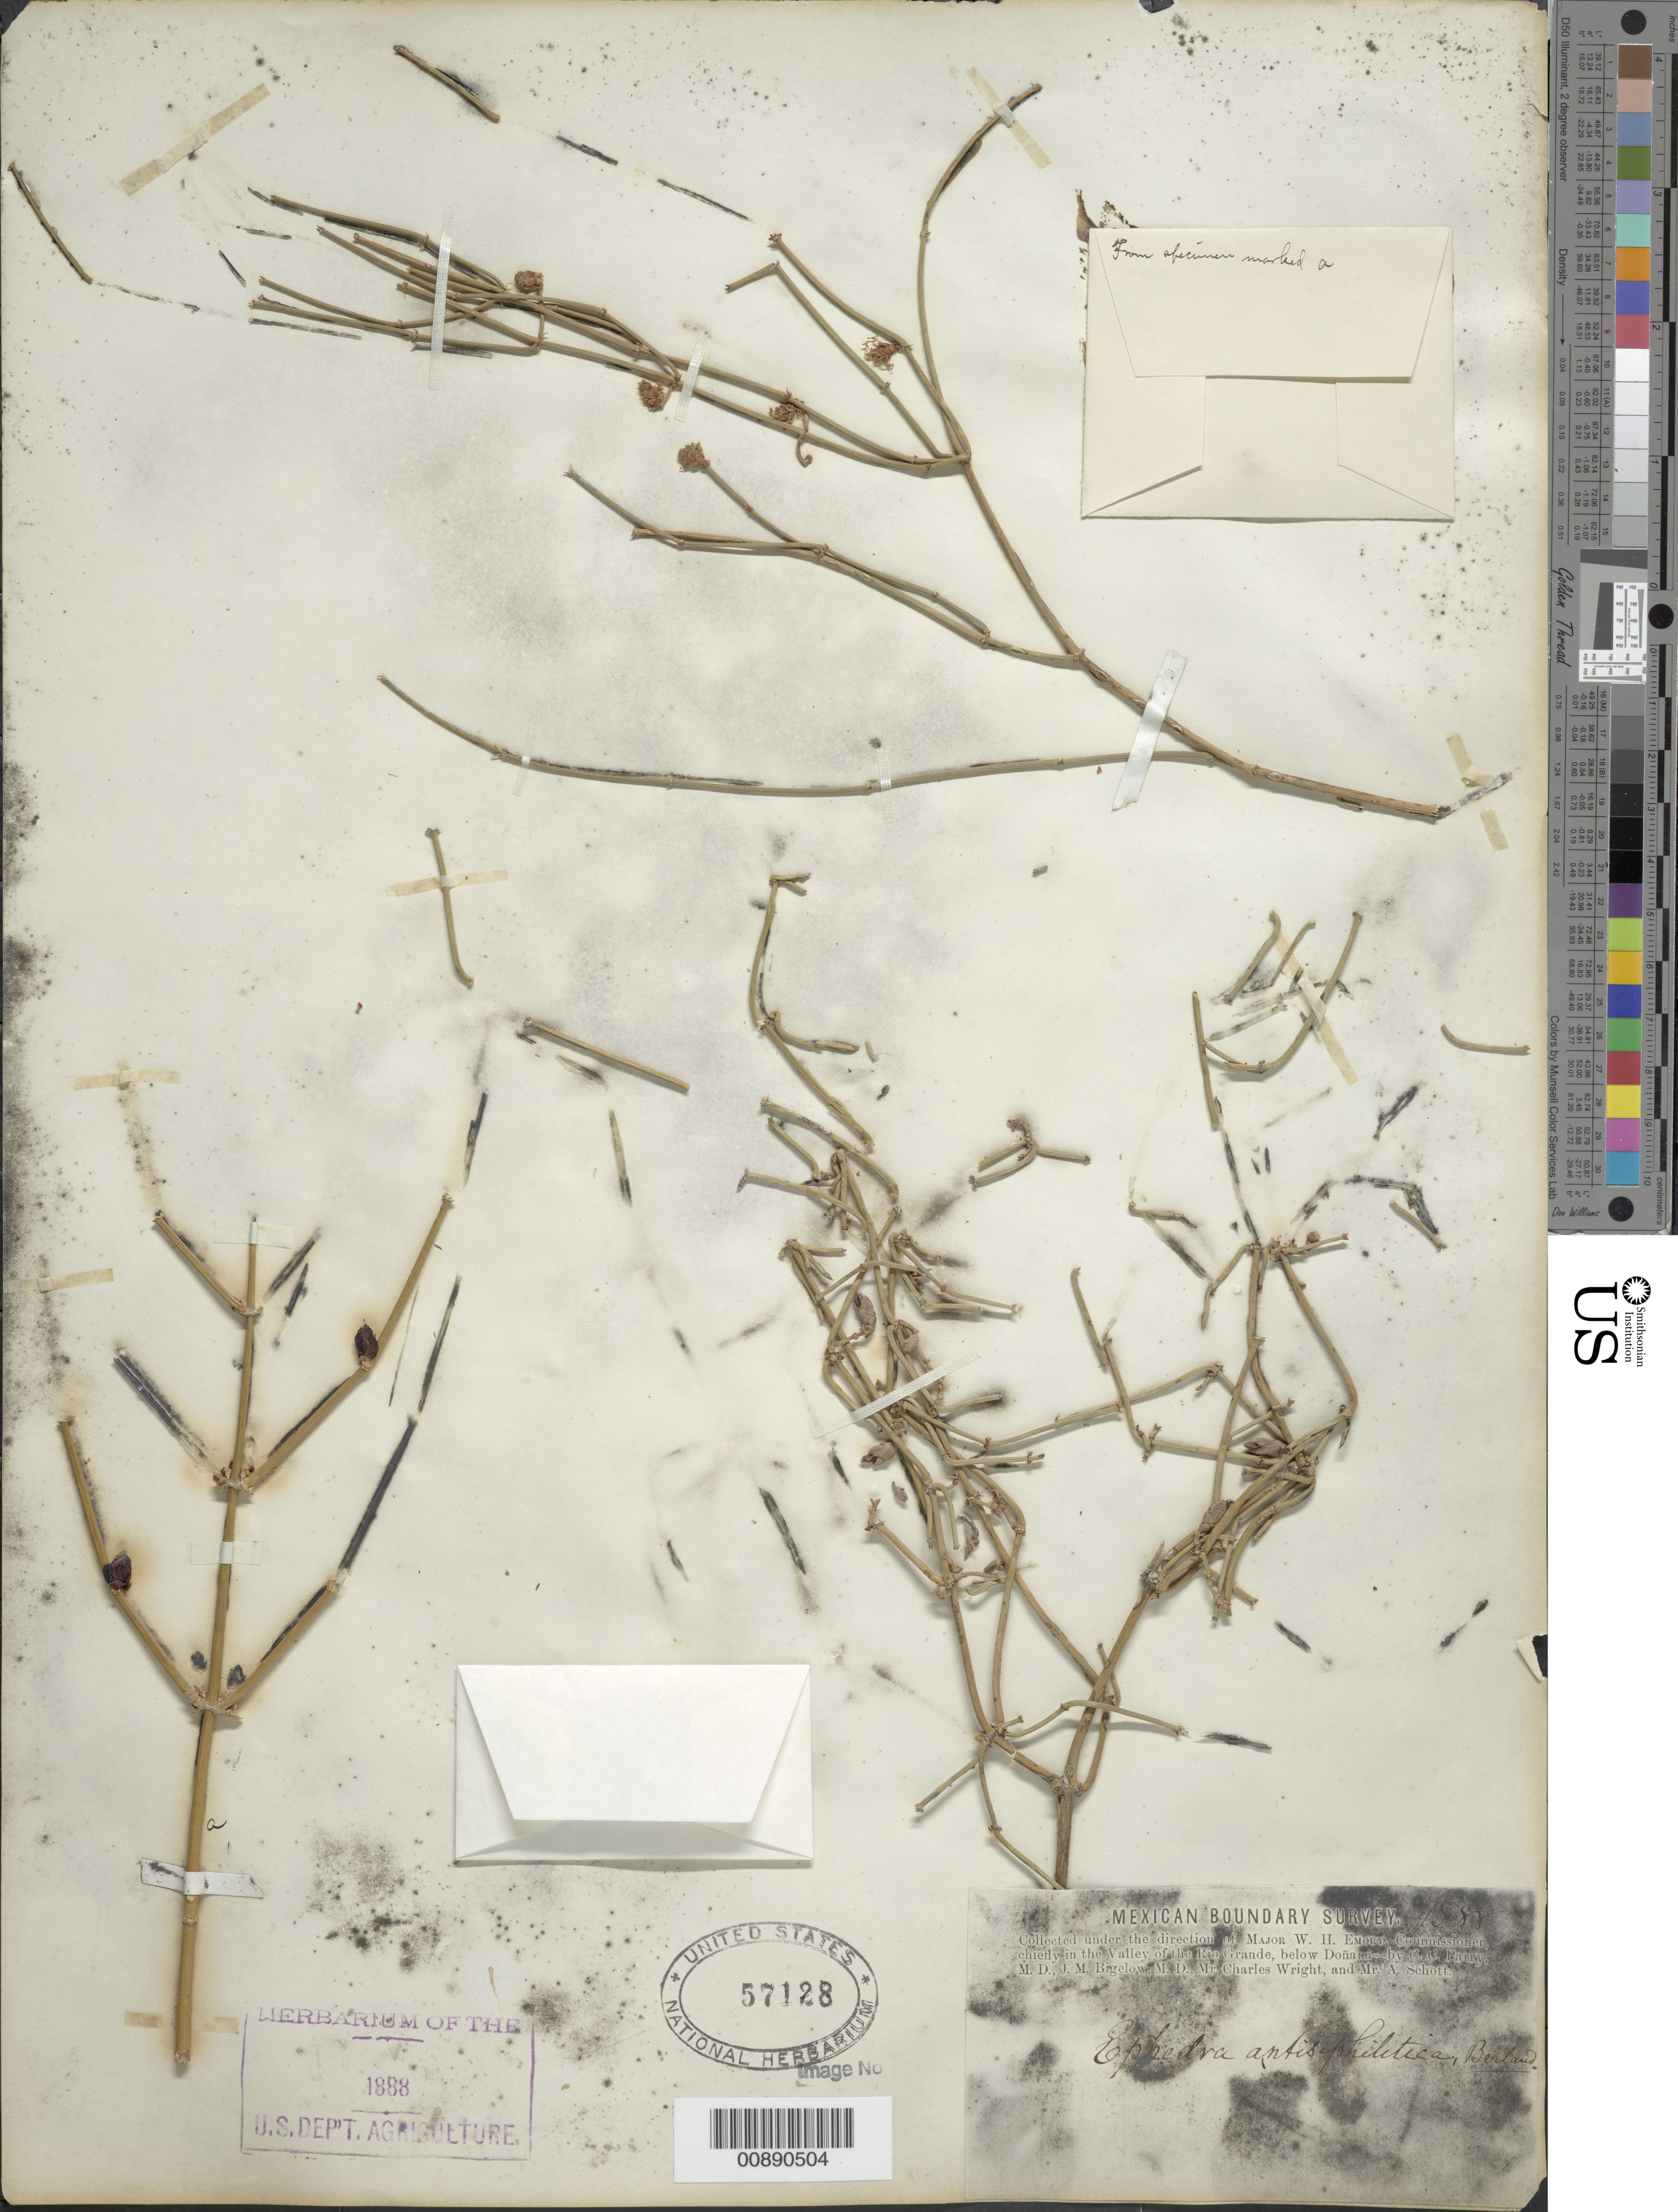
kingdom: Plantae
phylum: Tracheophyta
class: Gnetopsida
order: Ephedrales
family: Ephedraceae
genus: Ephedra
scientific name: Ephedra antisyphilitica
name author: Berland. ex C.A. Mey.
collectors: C. C. Parry, J. M. Bigelow, C. Wright & A. C. V. Schott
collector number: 1388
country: United States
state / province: New Mexico / Texas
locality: Valley of the Rio Grande, below Doñana.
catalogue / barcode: US 57128